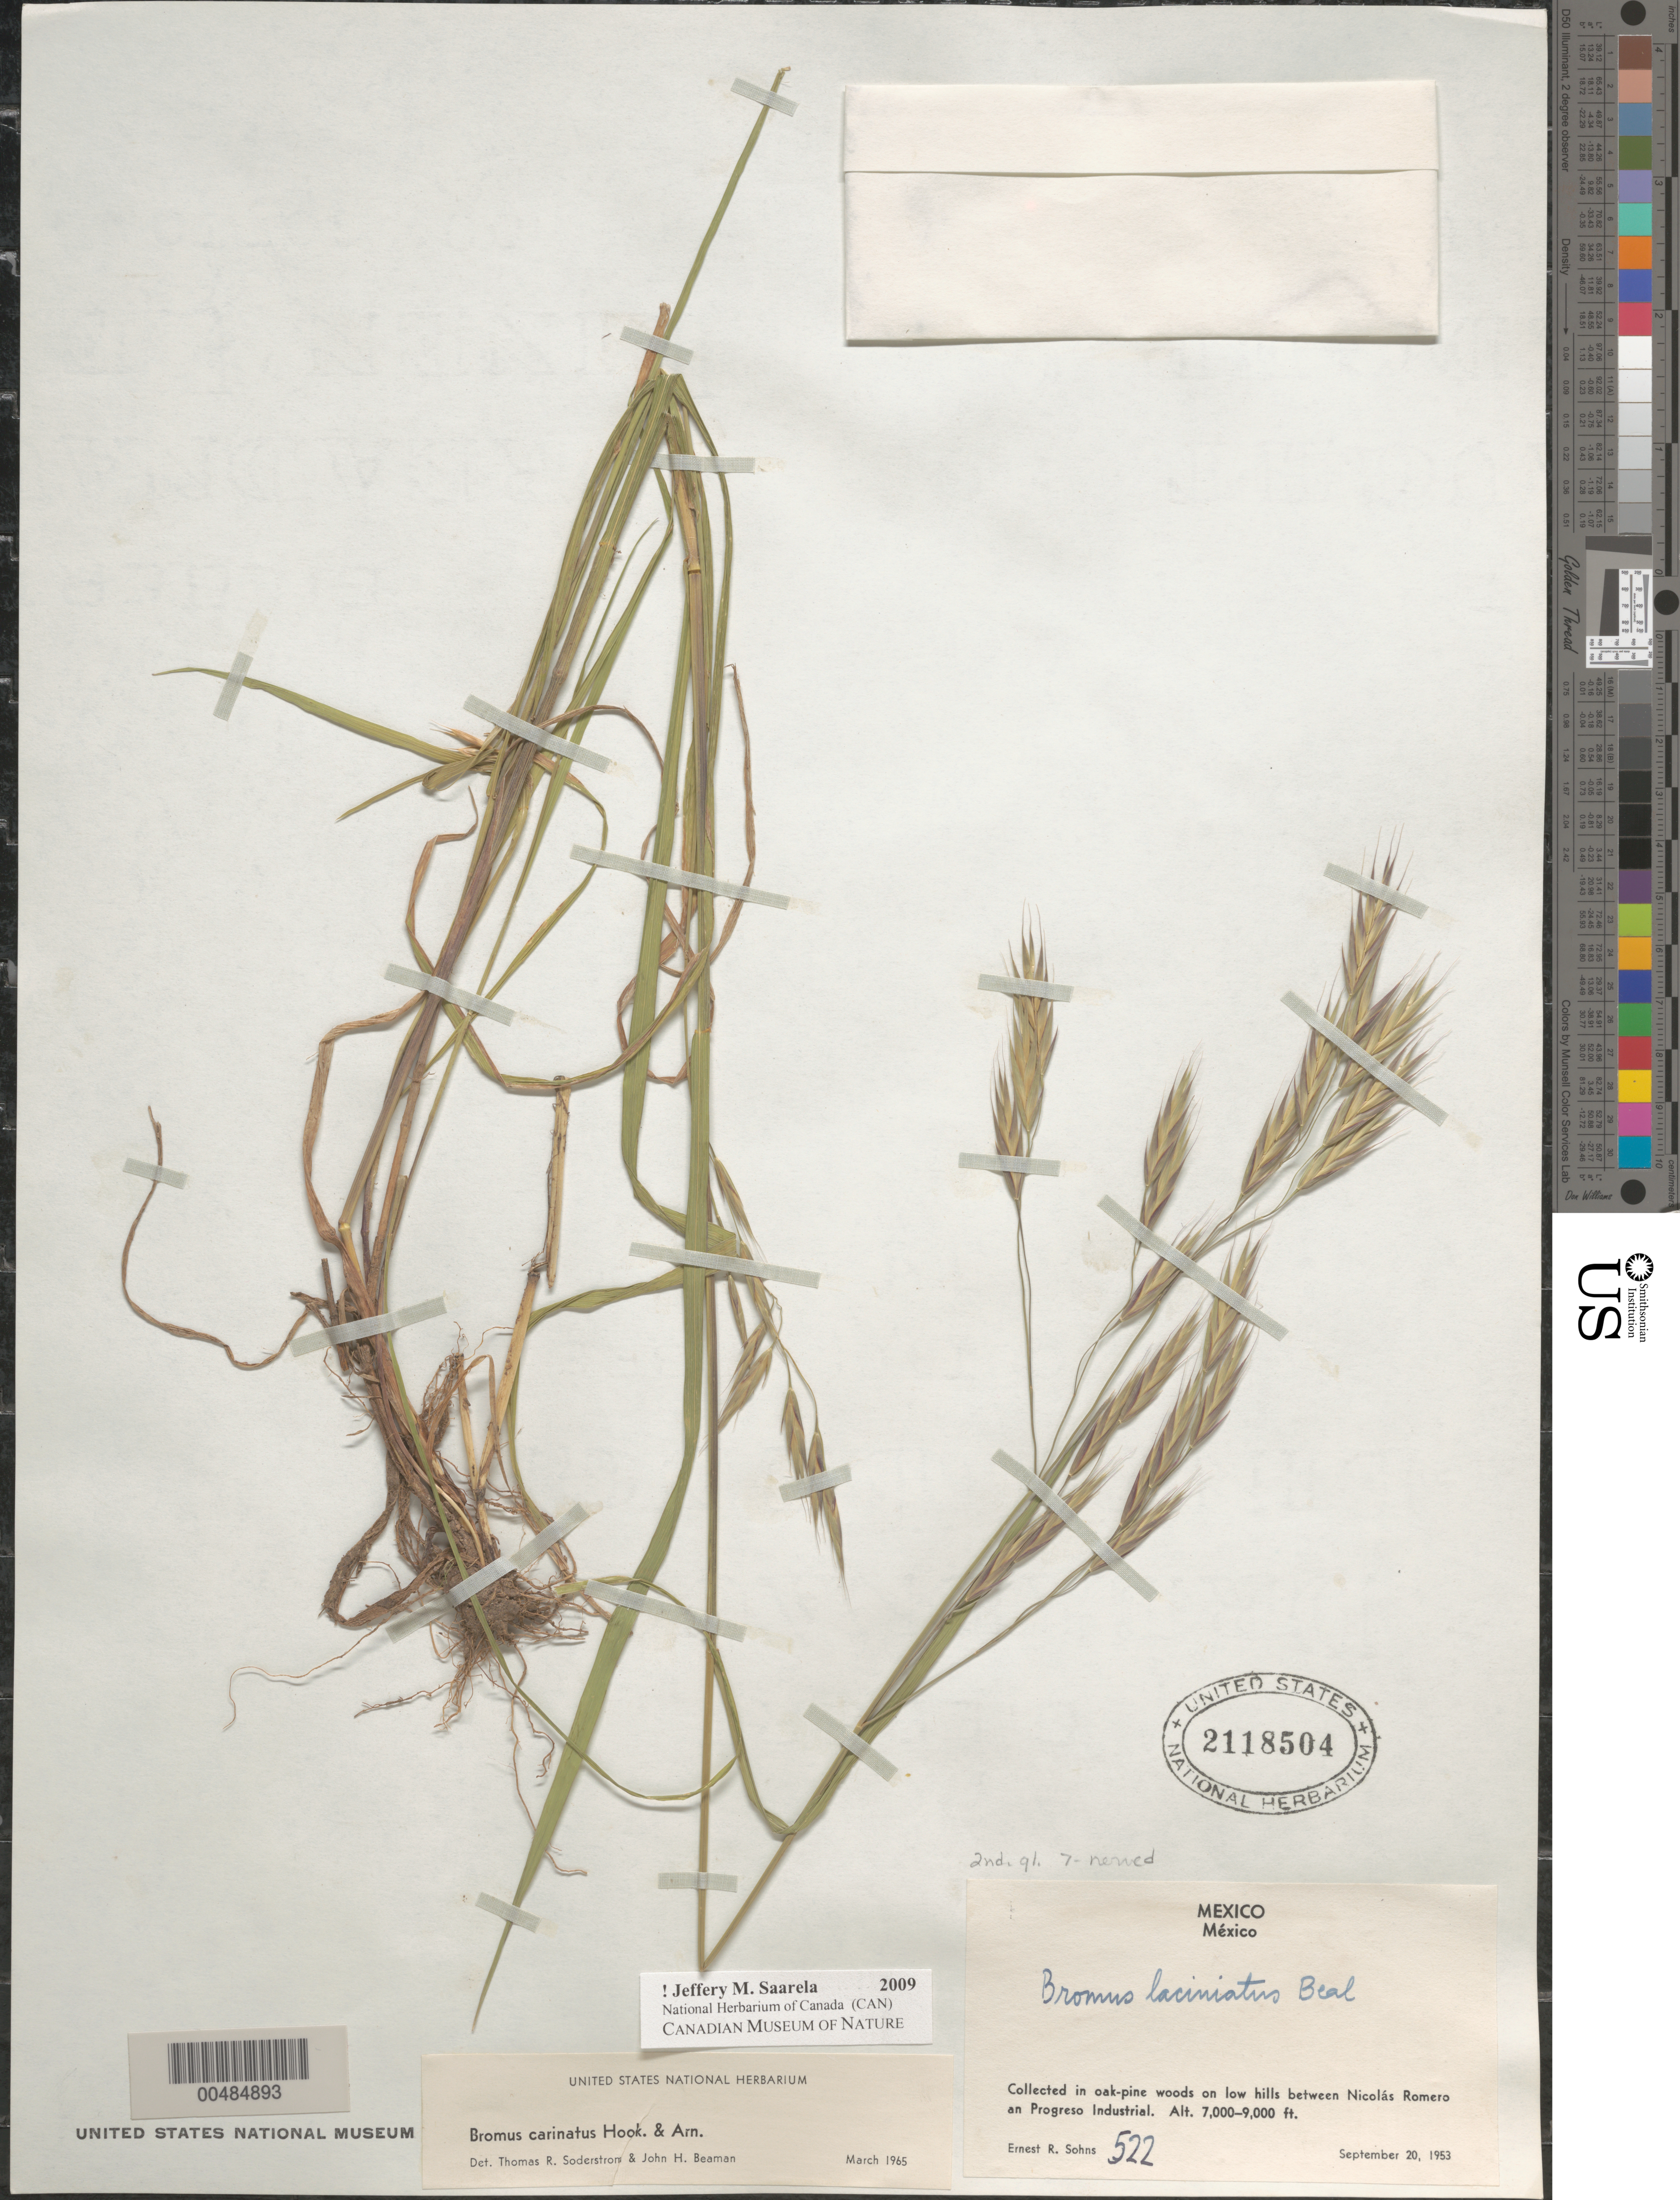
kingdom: Plantae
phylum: Tracheophyta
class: Liliopsida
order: Poales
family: Poaceae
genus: Bromus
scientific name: Bromus carinatus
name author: Hook. & Arn.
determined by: Soderstrom, T. R.; Beaman, J. H.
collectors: E. R. Sohns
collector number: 522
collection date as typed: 20 Sep 1953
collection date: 1953-09-20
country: Mexico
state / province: México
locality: Between Nicolás Romero and Progreso Industrial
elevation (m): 2134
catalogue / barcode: US 2118504